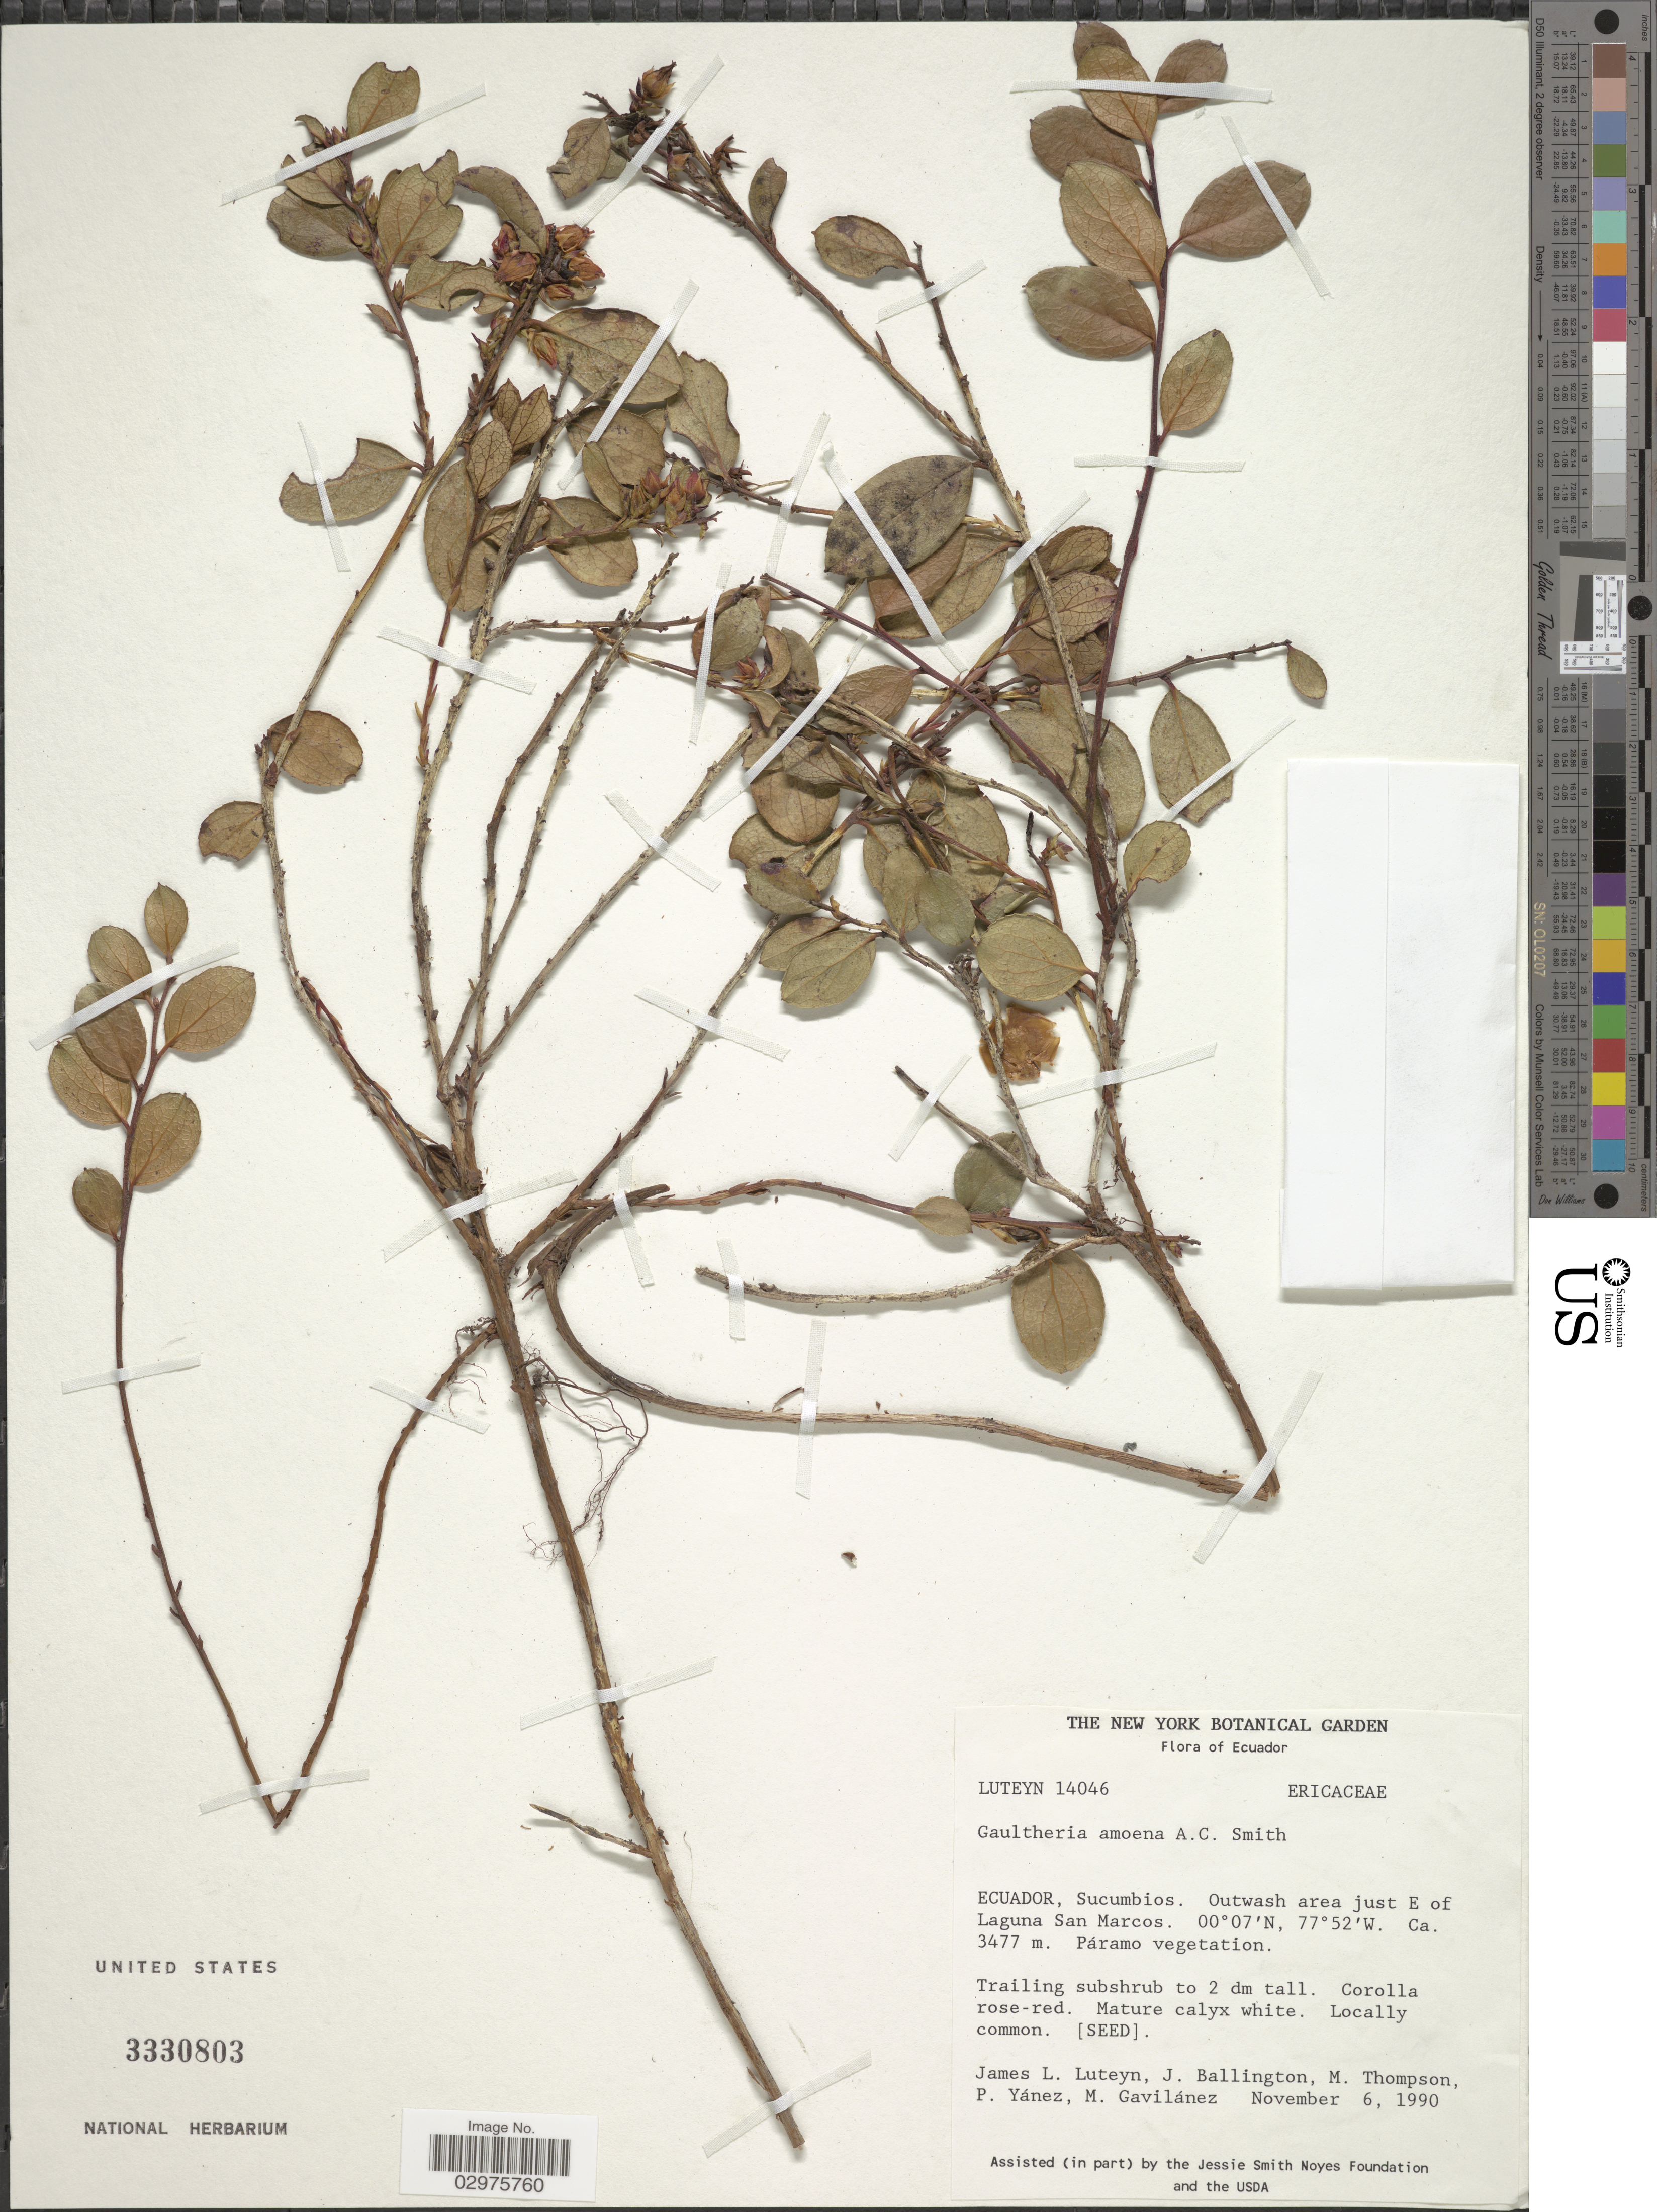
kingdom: Plantae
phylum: Tracheophyta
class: Magnoliopsida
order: Ericales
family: Ericaceae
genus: Gaultheria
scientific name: Gaultheria amoena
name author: A.C. Sm.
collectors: J. L. Luteyn, J. Ballington, M. Thompson, P. Yanez & M. Gavilánez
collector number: LUTEYN 14046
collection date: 1990-11-06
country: Ecuador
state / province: Sucumbíos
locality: Outwash area just E of Laguna San Marcos.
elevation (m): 3477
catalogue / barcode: US 3330803